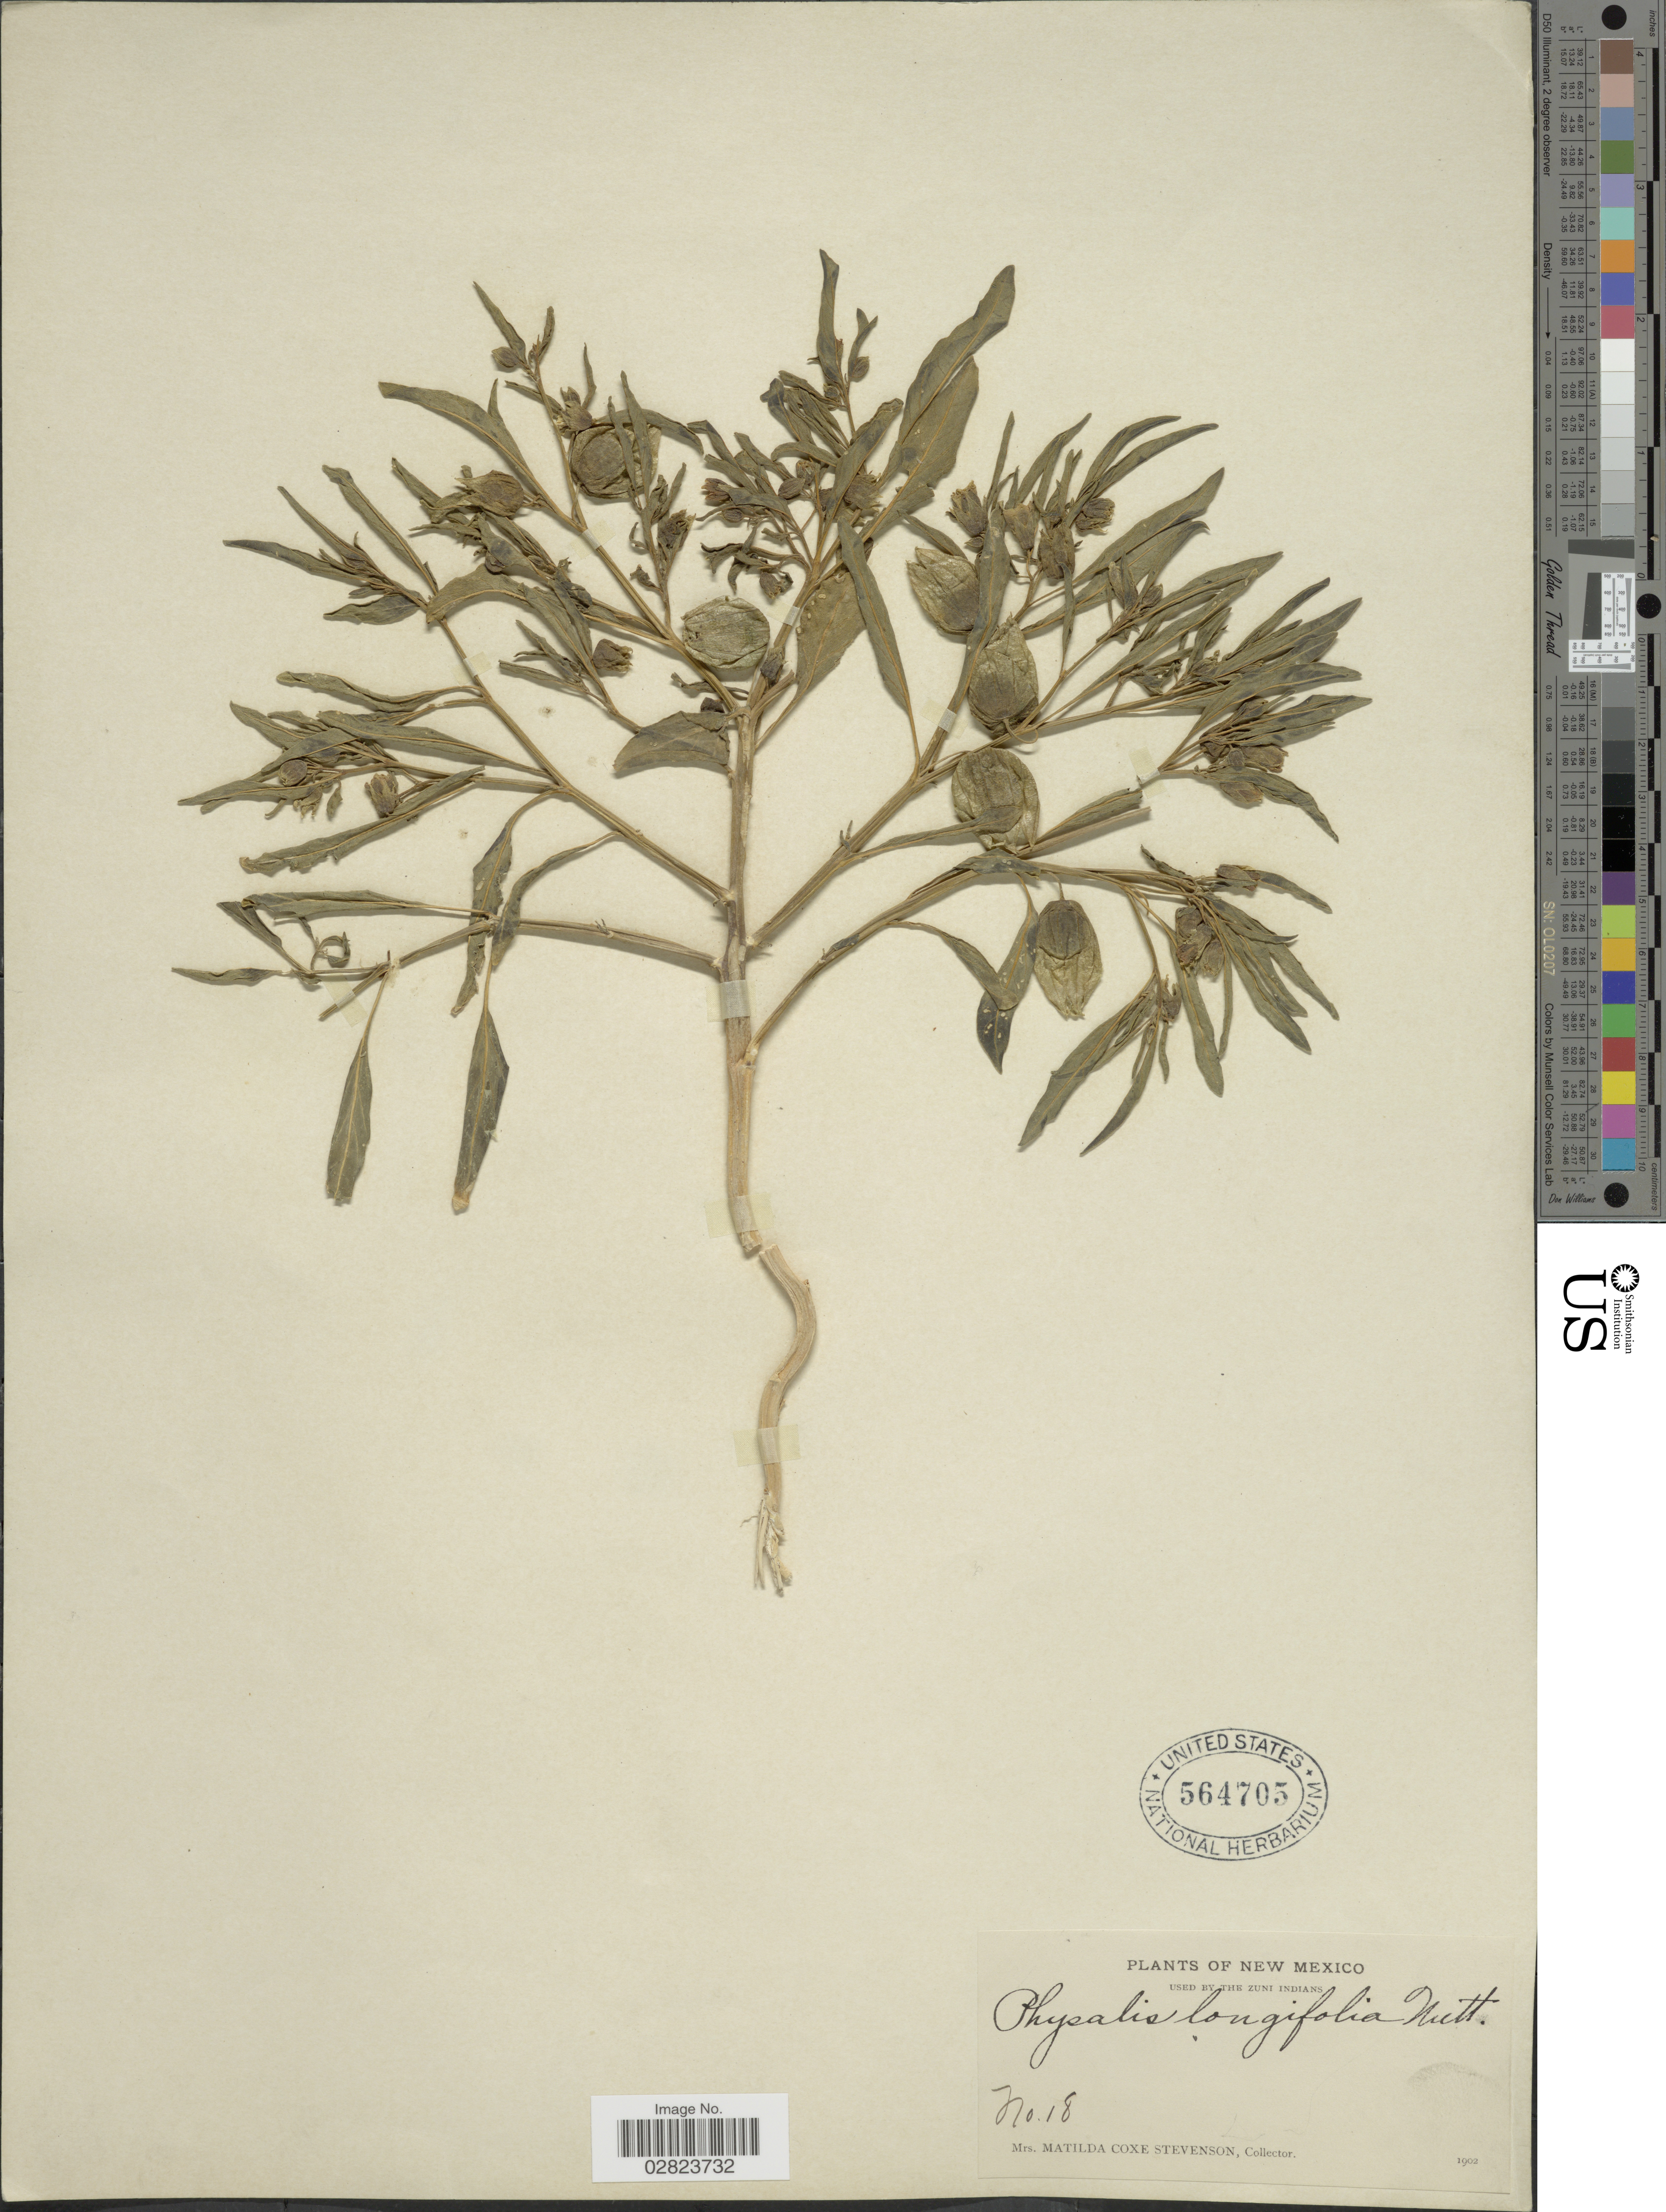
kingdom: Plantae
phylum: Tracheophyta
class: Magnoliopsida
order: Solanales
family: Solanaceae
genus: Physalis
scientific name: Physalis longifolia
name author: Nutt.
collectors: M. Stevenson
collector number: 18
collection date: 1902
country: United States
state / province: New Mexico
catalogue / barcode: US 564705